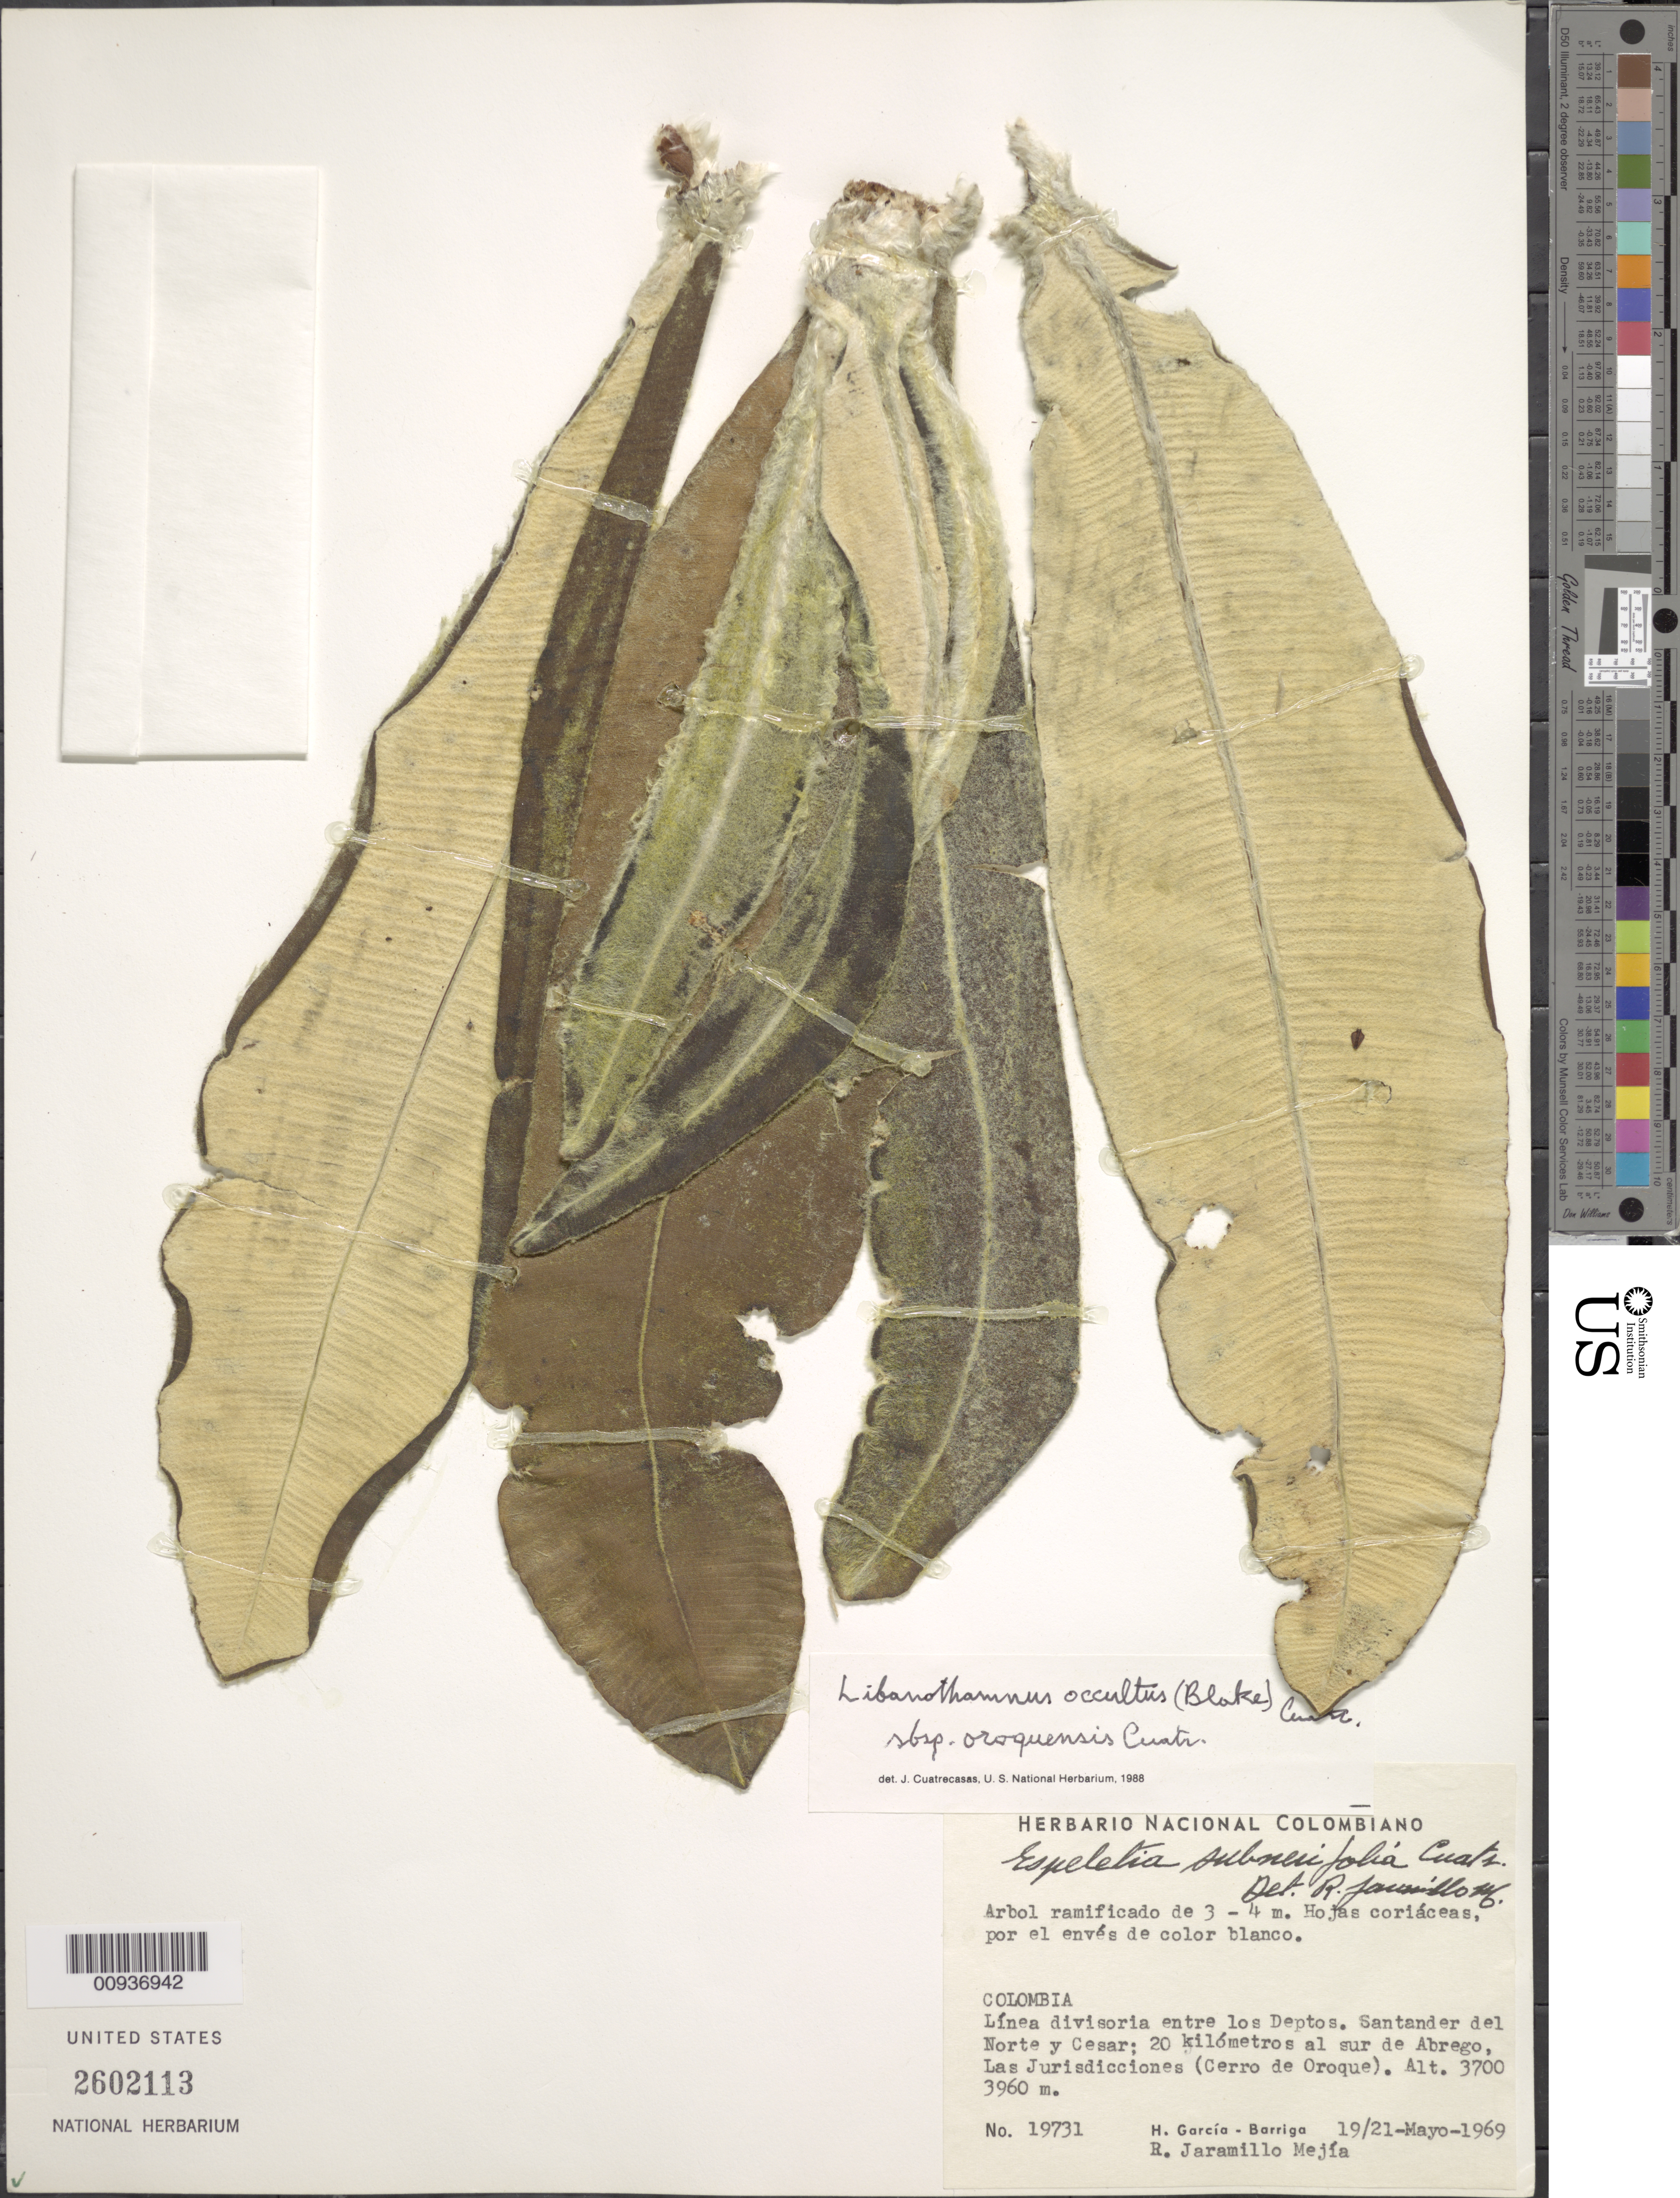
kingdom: Plantae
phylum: Tracheophyta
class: Magnoliopsida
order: Asterales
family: Asteraceae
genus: Libanothamnus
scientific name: Libanothamnus occultus subsp. oroquensis Cuatrec., ined. 2012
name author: Cuatrec.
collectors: H. García Barriga & R. Jaramillo M.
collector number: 19731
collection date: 1969-05-19/1969-05-21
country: Colombia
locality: Linea divisoria entre los Deptos. Santander del Norte y Cesar, 20 kilometers al sur de Abrego, Las Jurisdicciones (Cerro de Oroque)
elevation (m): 3700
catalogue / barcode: US 2602113